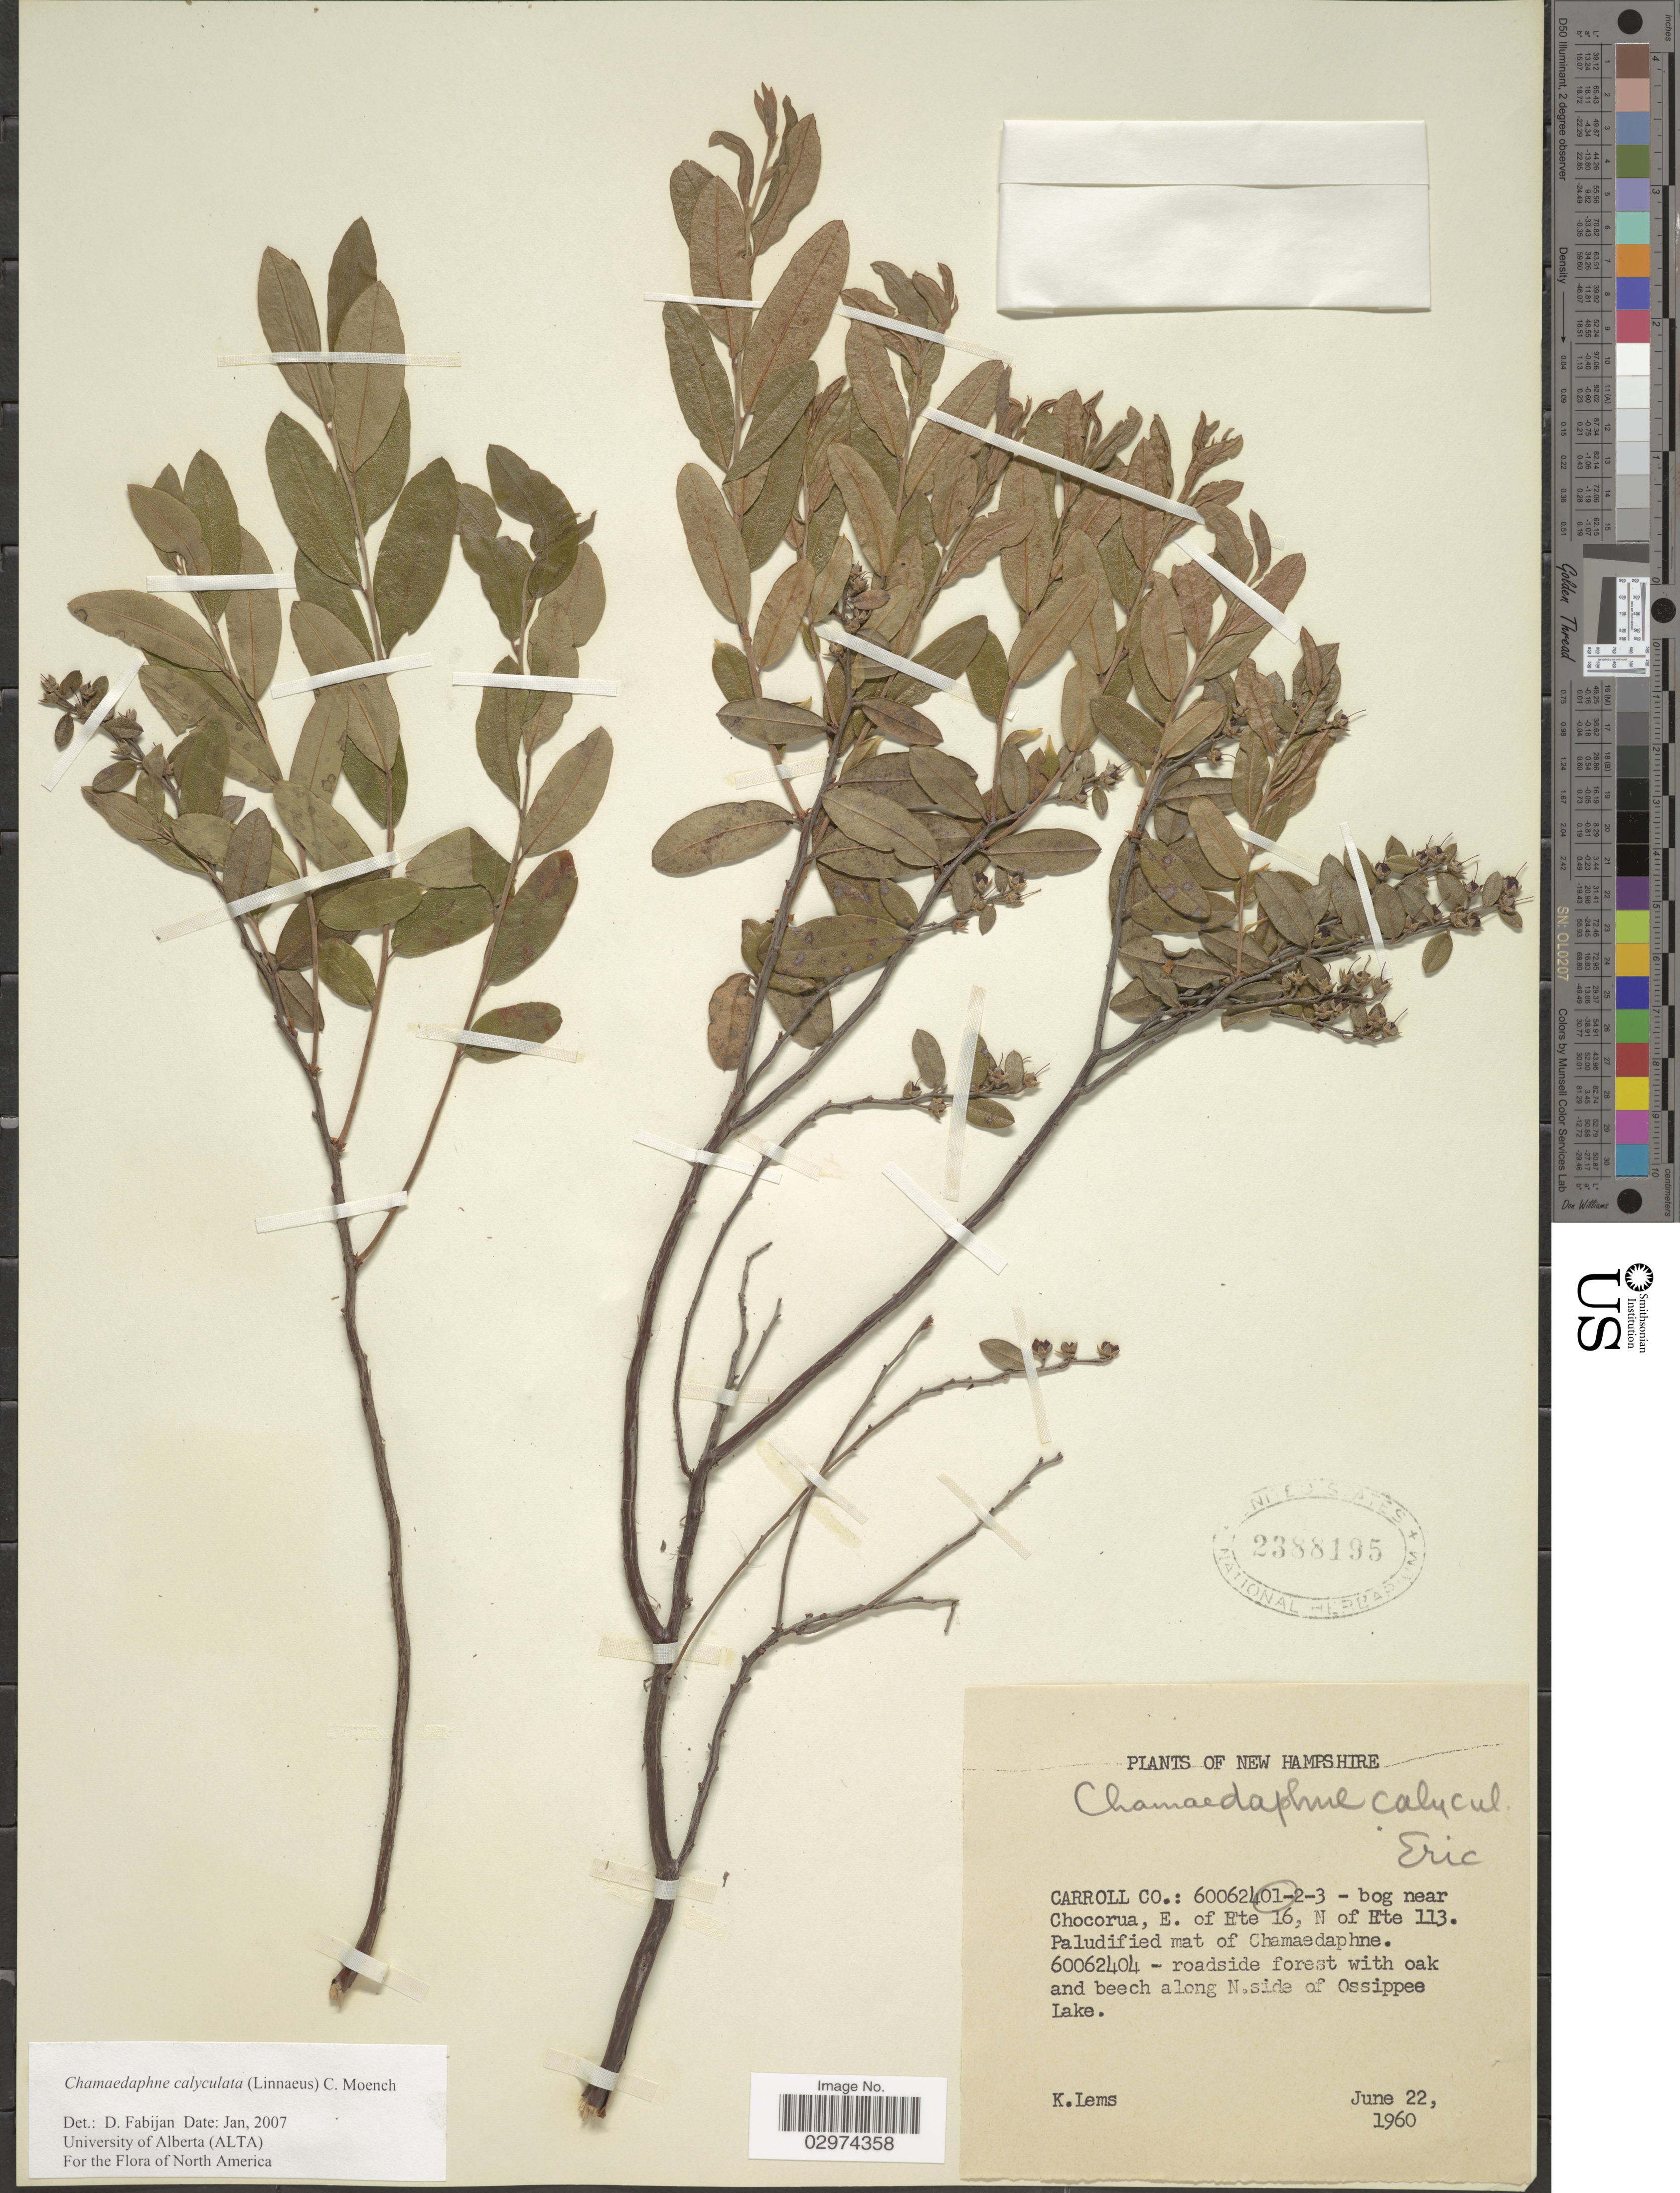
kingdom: Plantae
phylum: Tracheophyta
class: Magnoliopsida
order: Ericales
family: Ericaceae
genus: Chamaedaphne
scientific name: Chamaedaphne calyculata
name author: (L.) Moench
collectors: K. Lems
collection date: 1960-06-22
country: United States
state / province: New Hampshire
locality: Carroll Co.: 60062401-2-3 - bog near Chocorua, E. of Rte 16, N of Rte 113.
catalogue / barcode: US 2388195